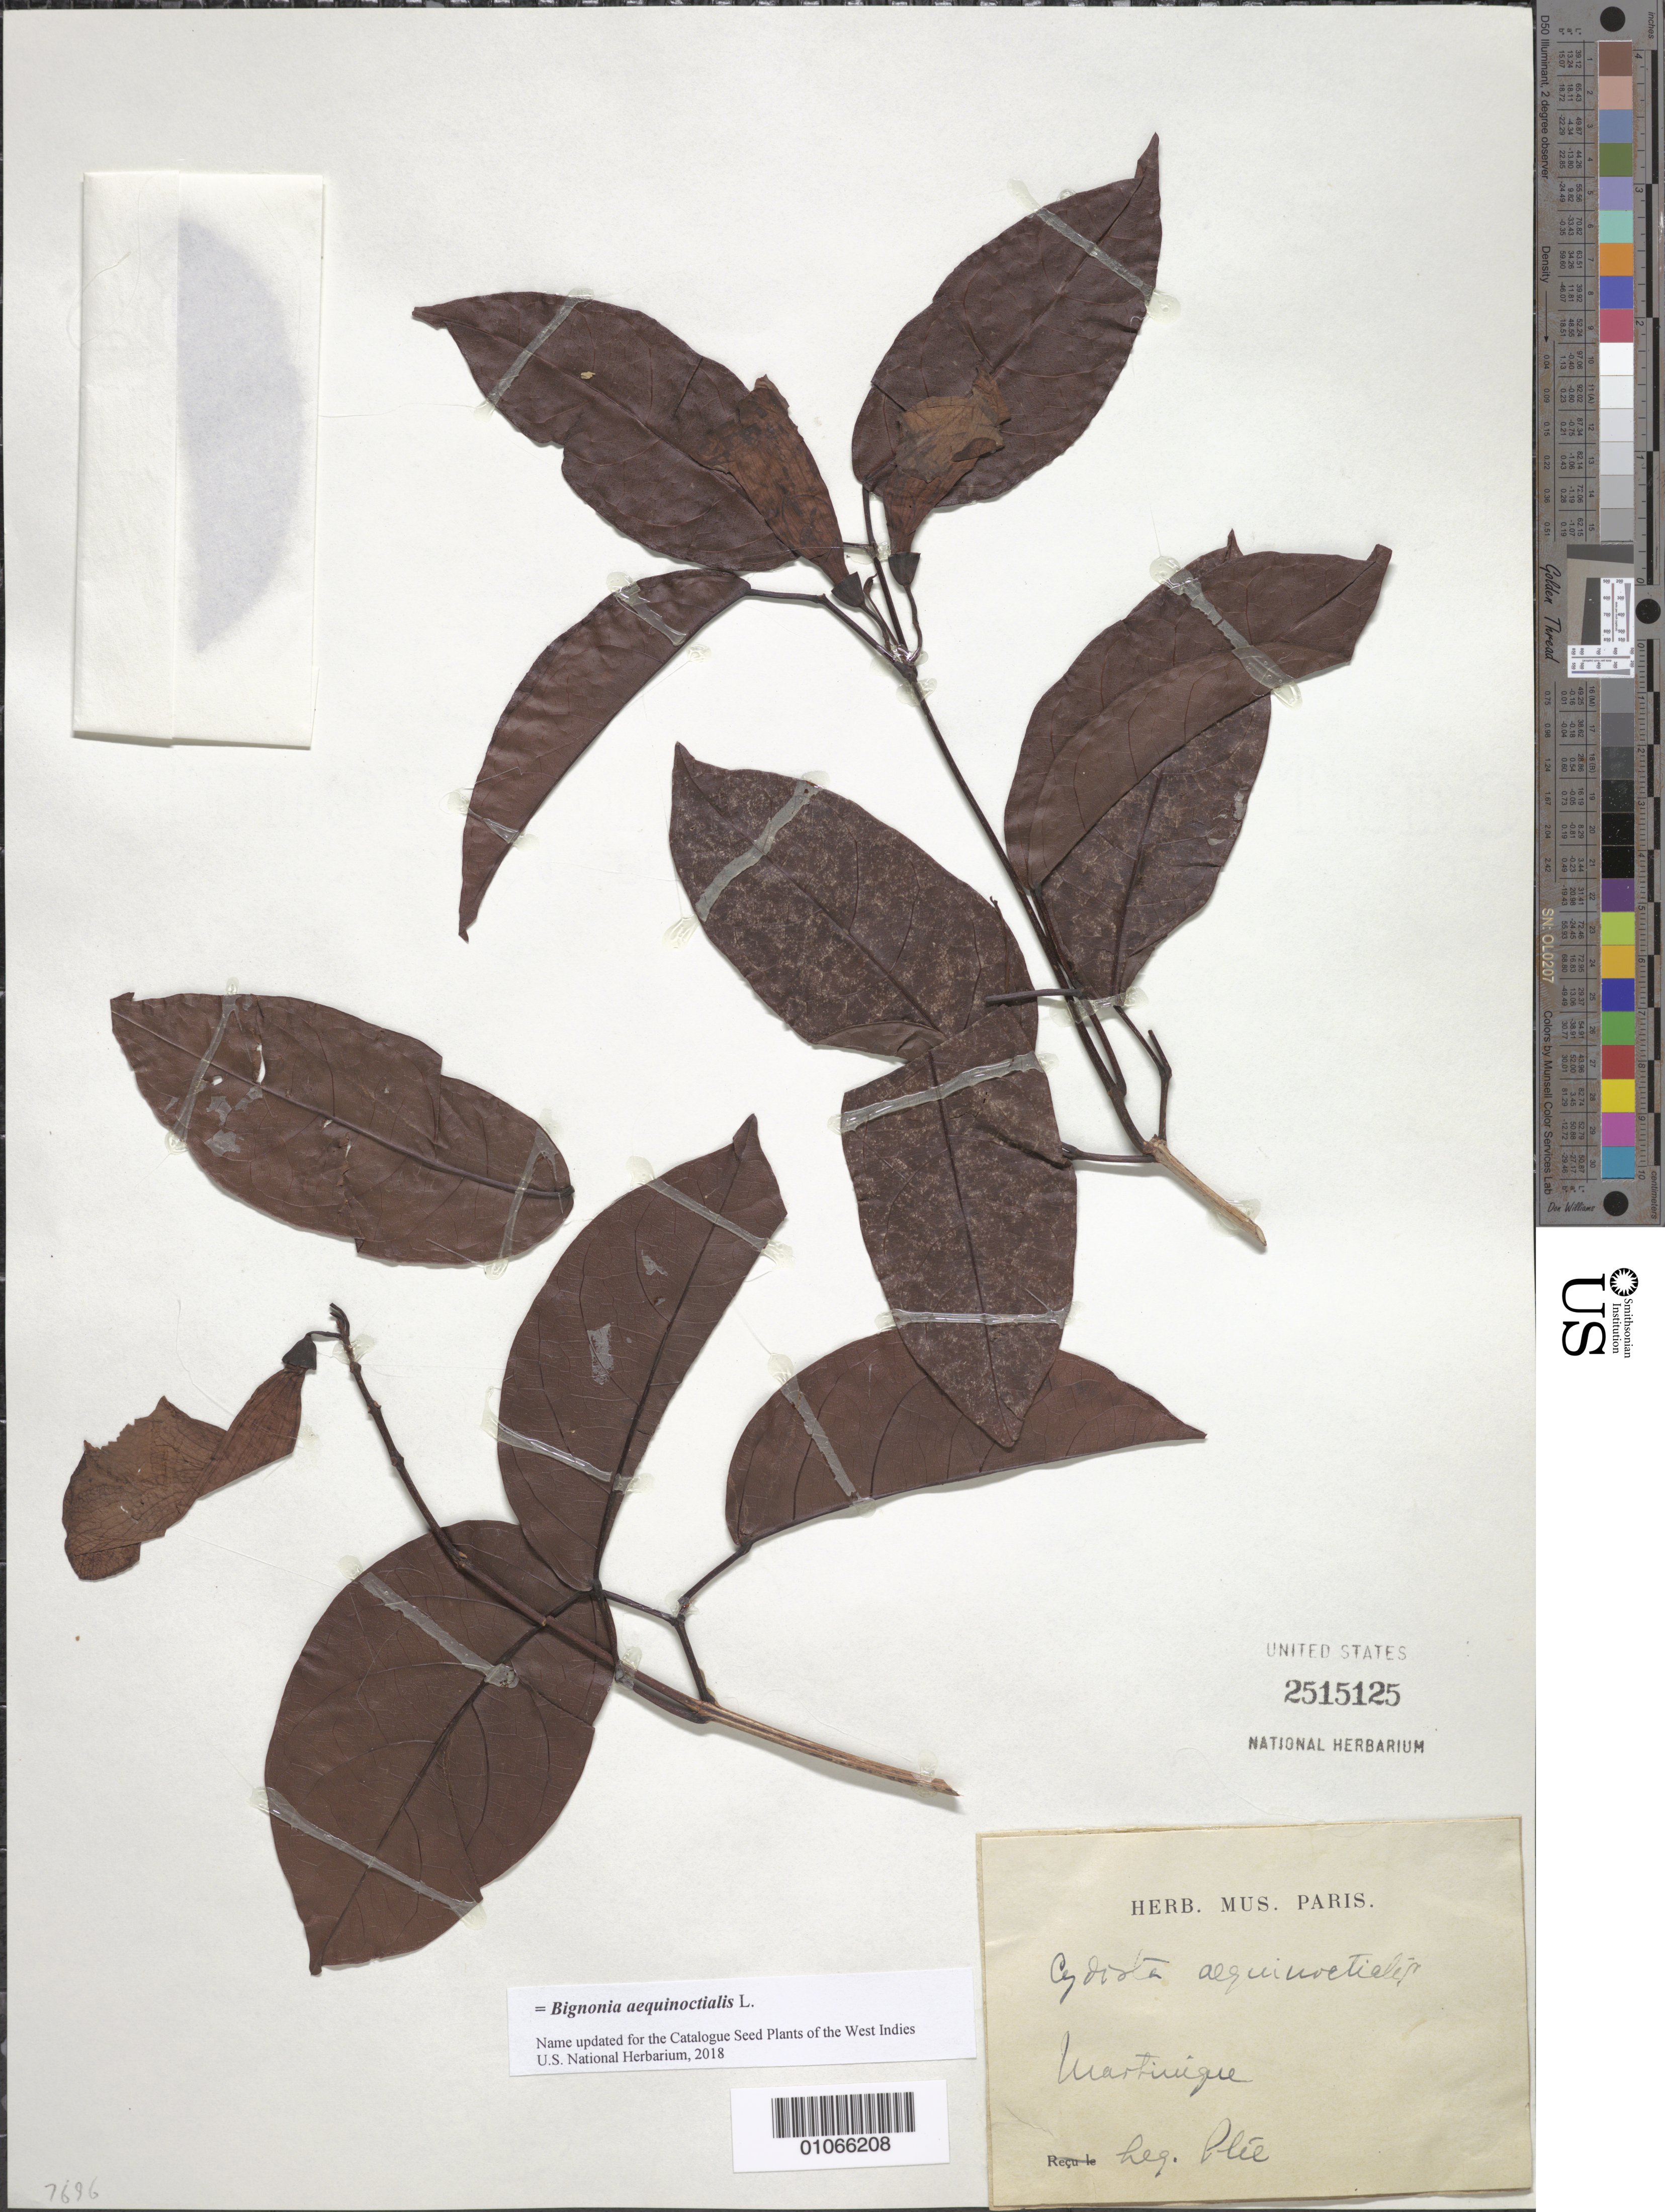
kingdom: Plantae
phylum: Tracheophyta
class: Magnoliopsida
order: Lamiales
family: Bignoniaceae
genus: Bignonia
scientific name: Bignonia aequinoctialis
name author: L.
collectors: -. Elie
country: Martinique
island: Martinique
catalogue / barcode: US 2515125